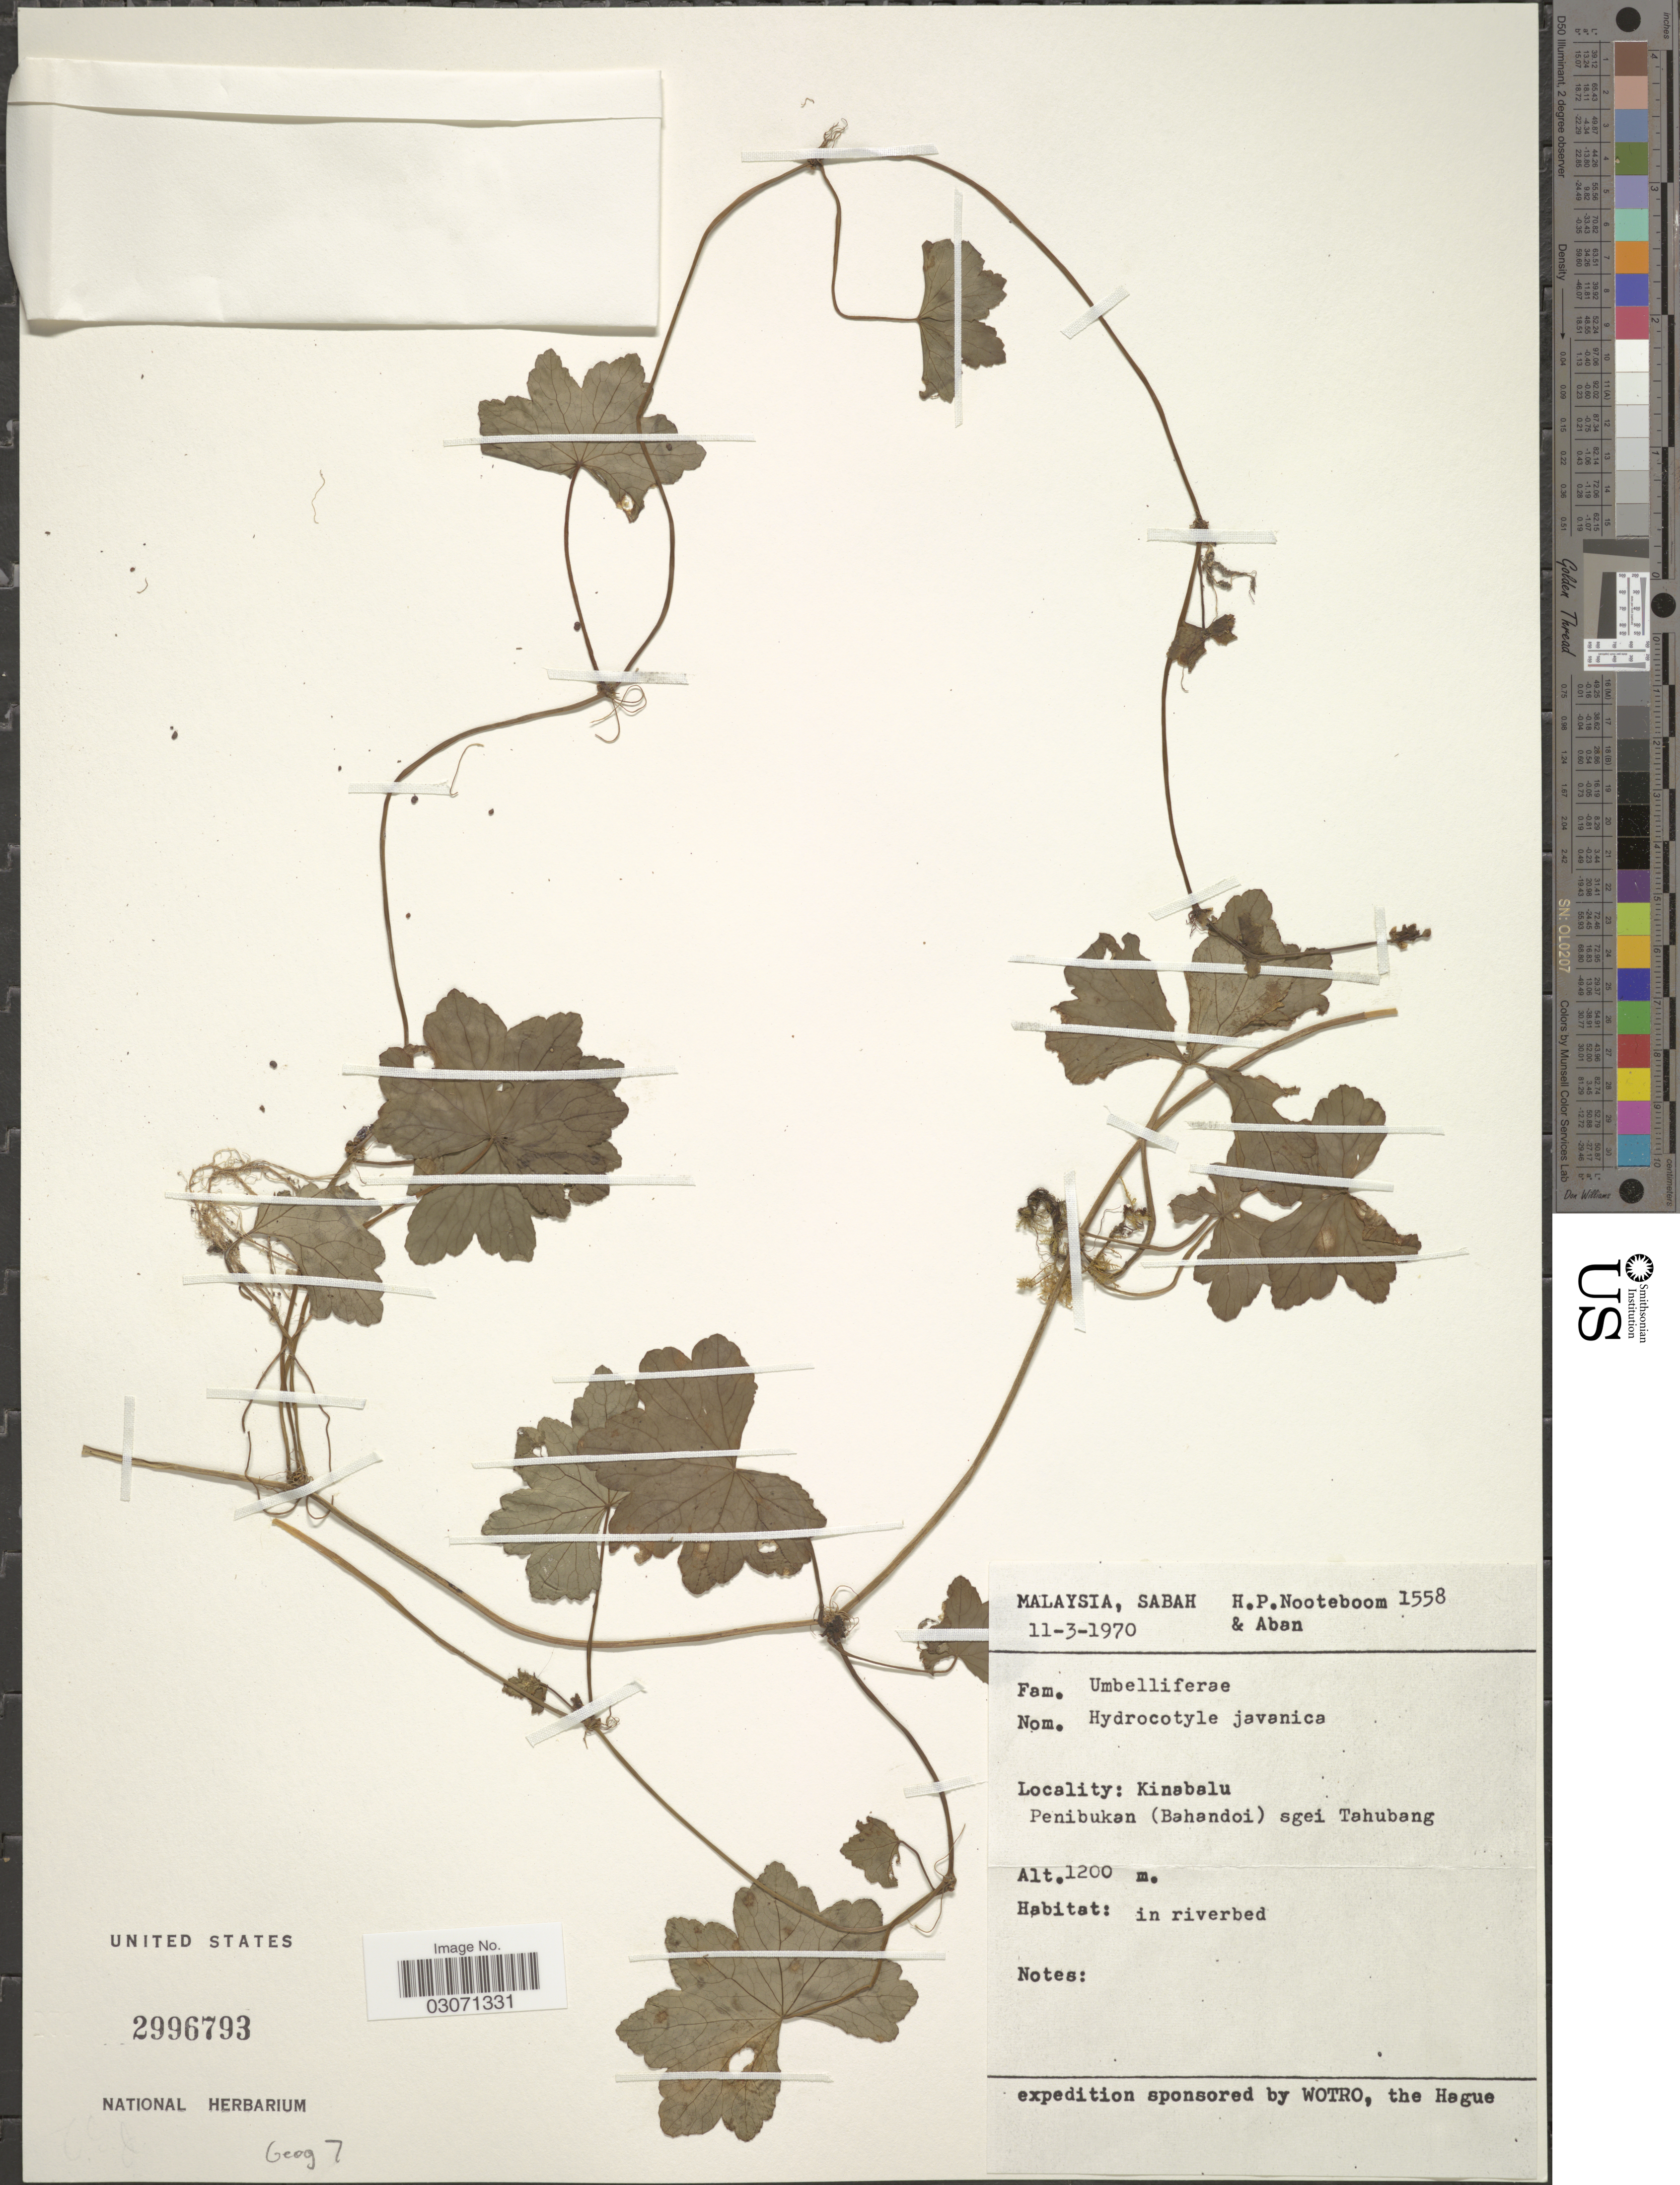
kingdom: Plantae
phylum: Tracheophyta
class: Magnoliopsida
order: Apiales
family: Araliaceae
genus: Hydrocotyle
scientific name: Hydrocotyle javanica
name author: Thunb.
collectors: H. P. Nooteboom & -- Aben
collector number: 1558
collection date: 1970-03-11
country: Malaysia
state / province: Sabah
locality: Kinabalu, Penibukan (Bahandoi) sgei Tahubang, in riverbed.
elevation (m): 1200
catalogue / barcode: US 2996793